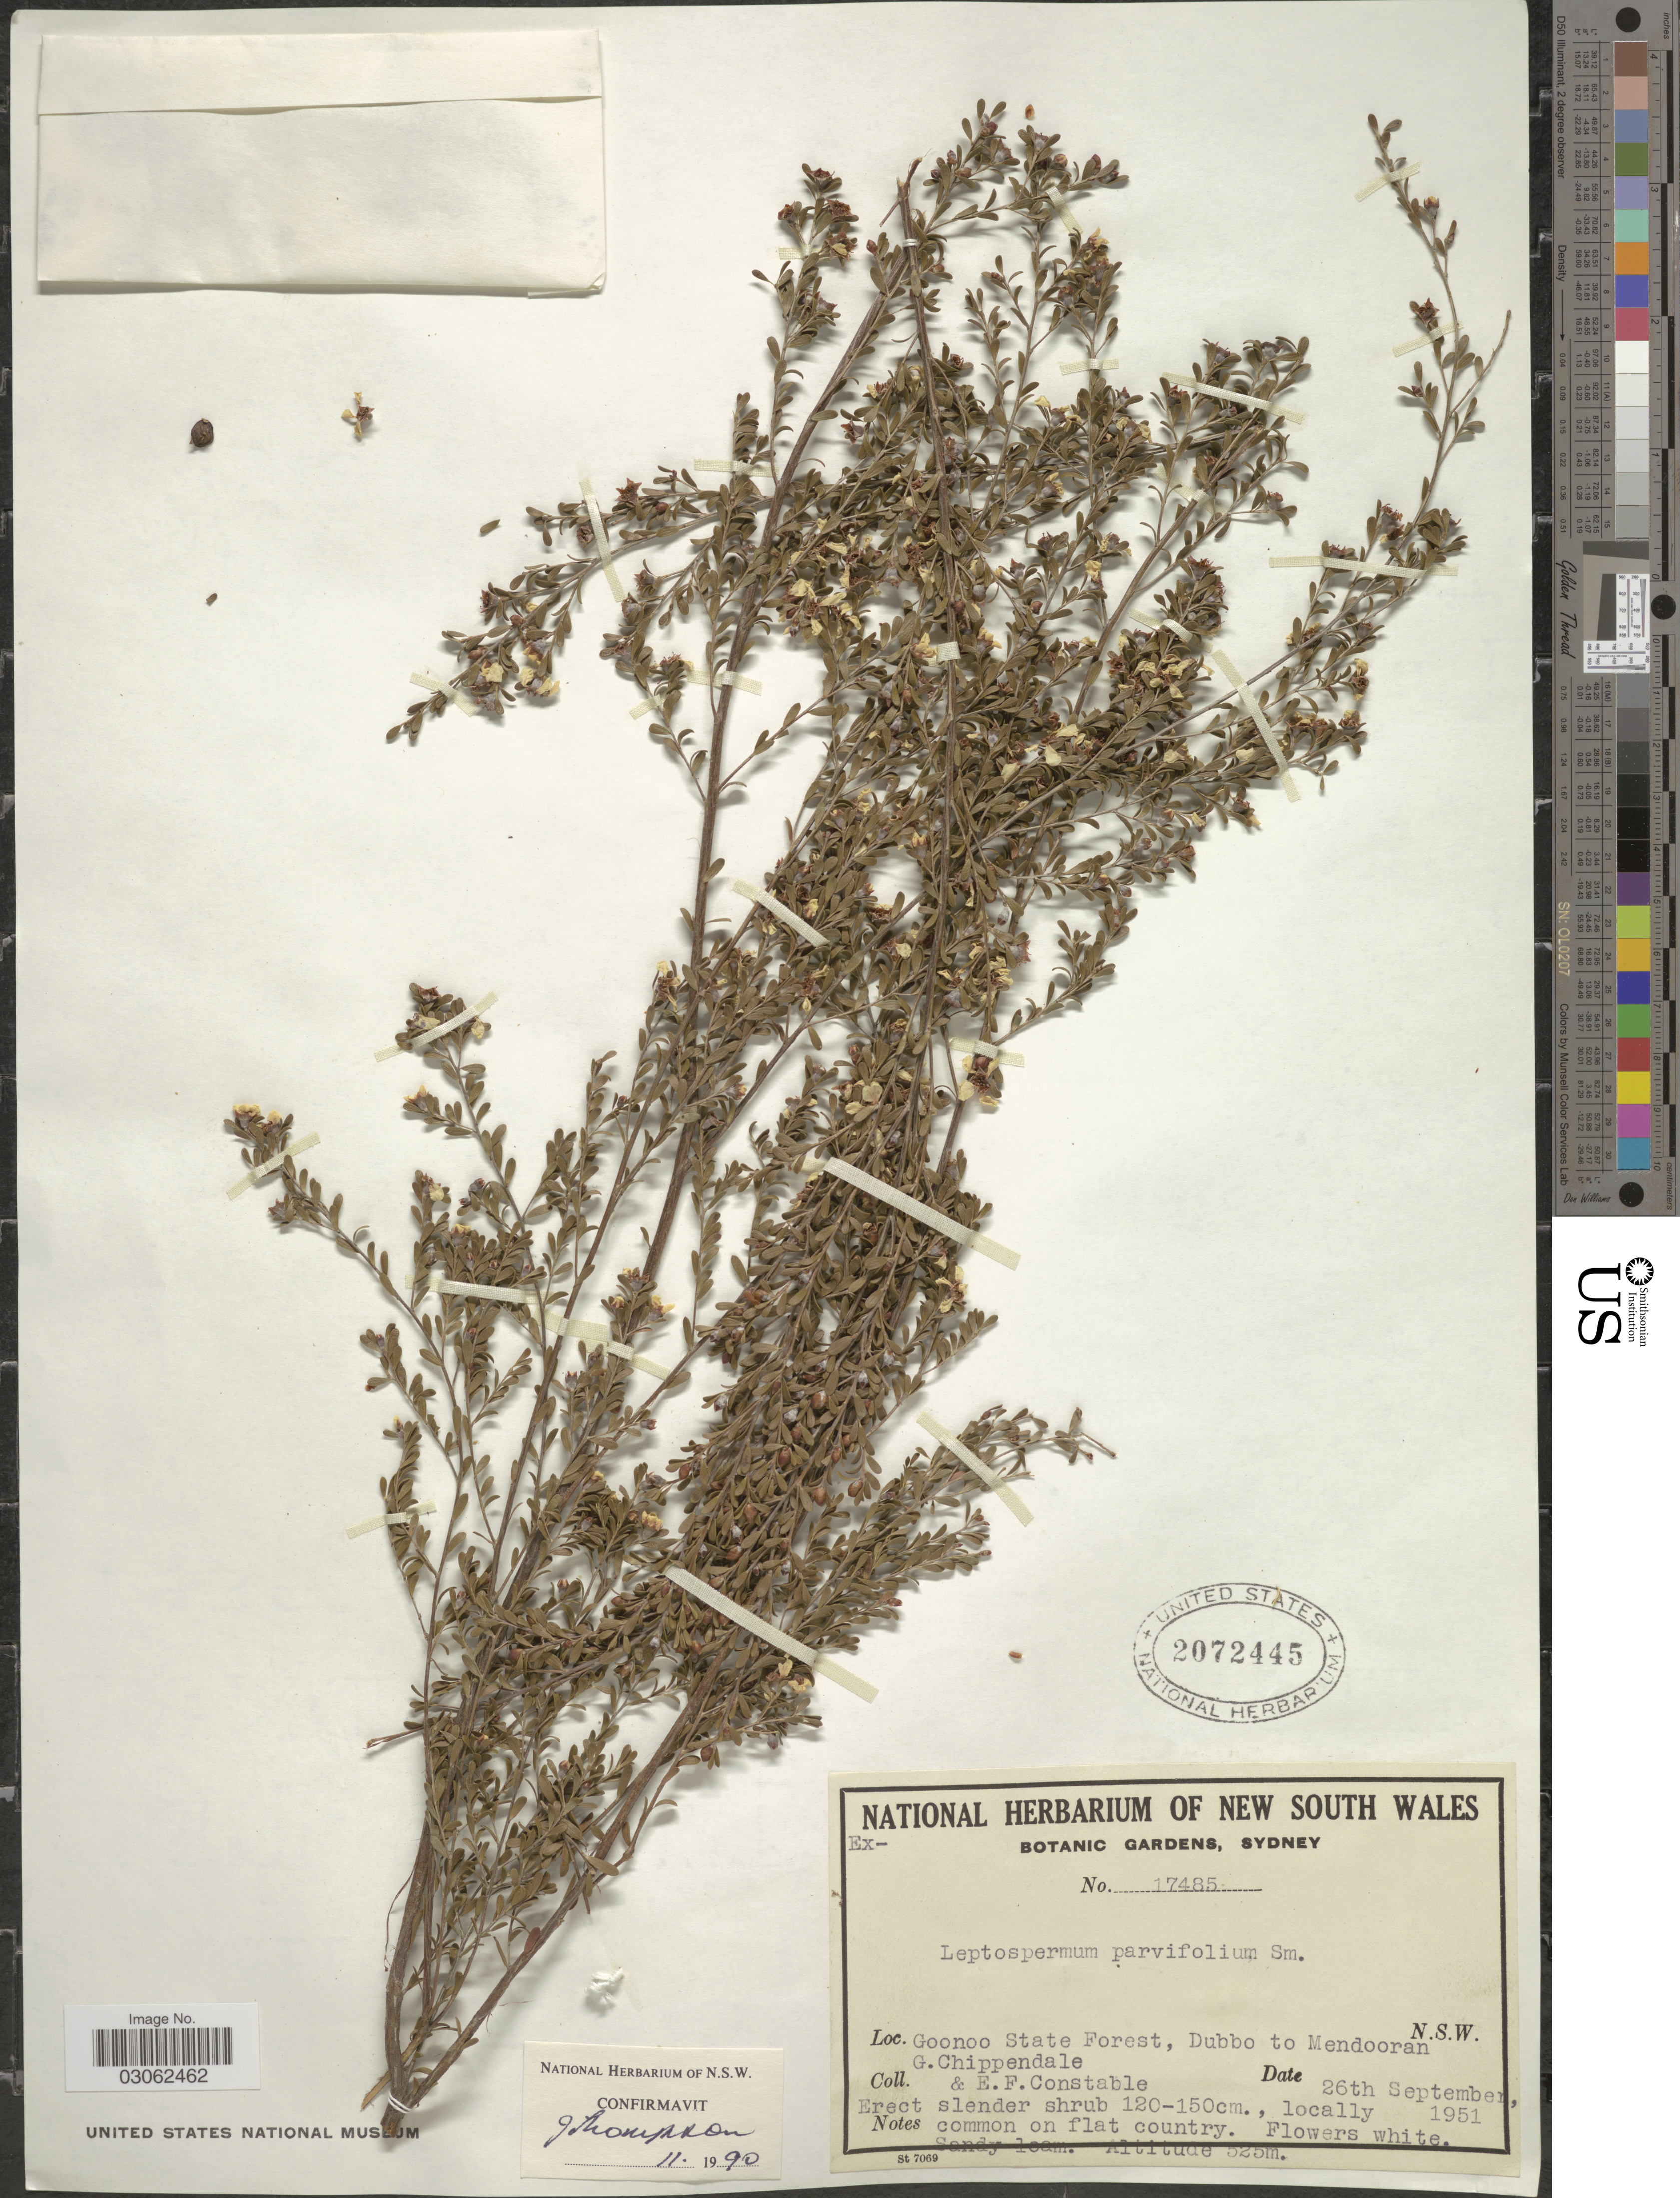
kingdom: Plantae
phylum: Tracheophyta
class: Magnoliopsida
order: Myrtales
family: Myrtaceae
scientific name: Gaudium parvifolium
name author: (Sm.) P.G. Wilson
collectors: G. Chippendale & E. F. Constable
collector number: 17485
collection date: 1951-09-26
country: Australia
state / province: New South Wales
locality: Goonoo State Forest, Dubbo to Mendooran. N.S.W.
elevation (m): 525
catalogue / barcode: US 2072445